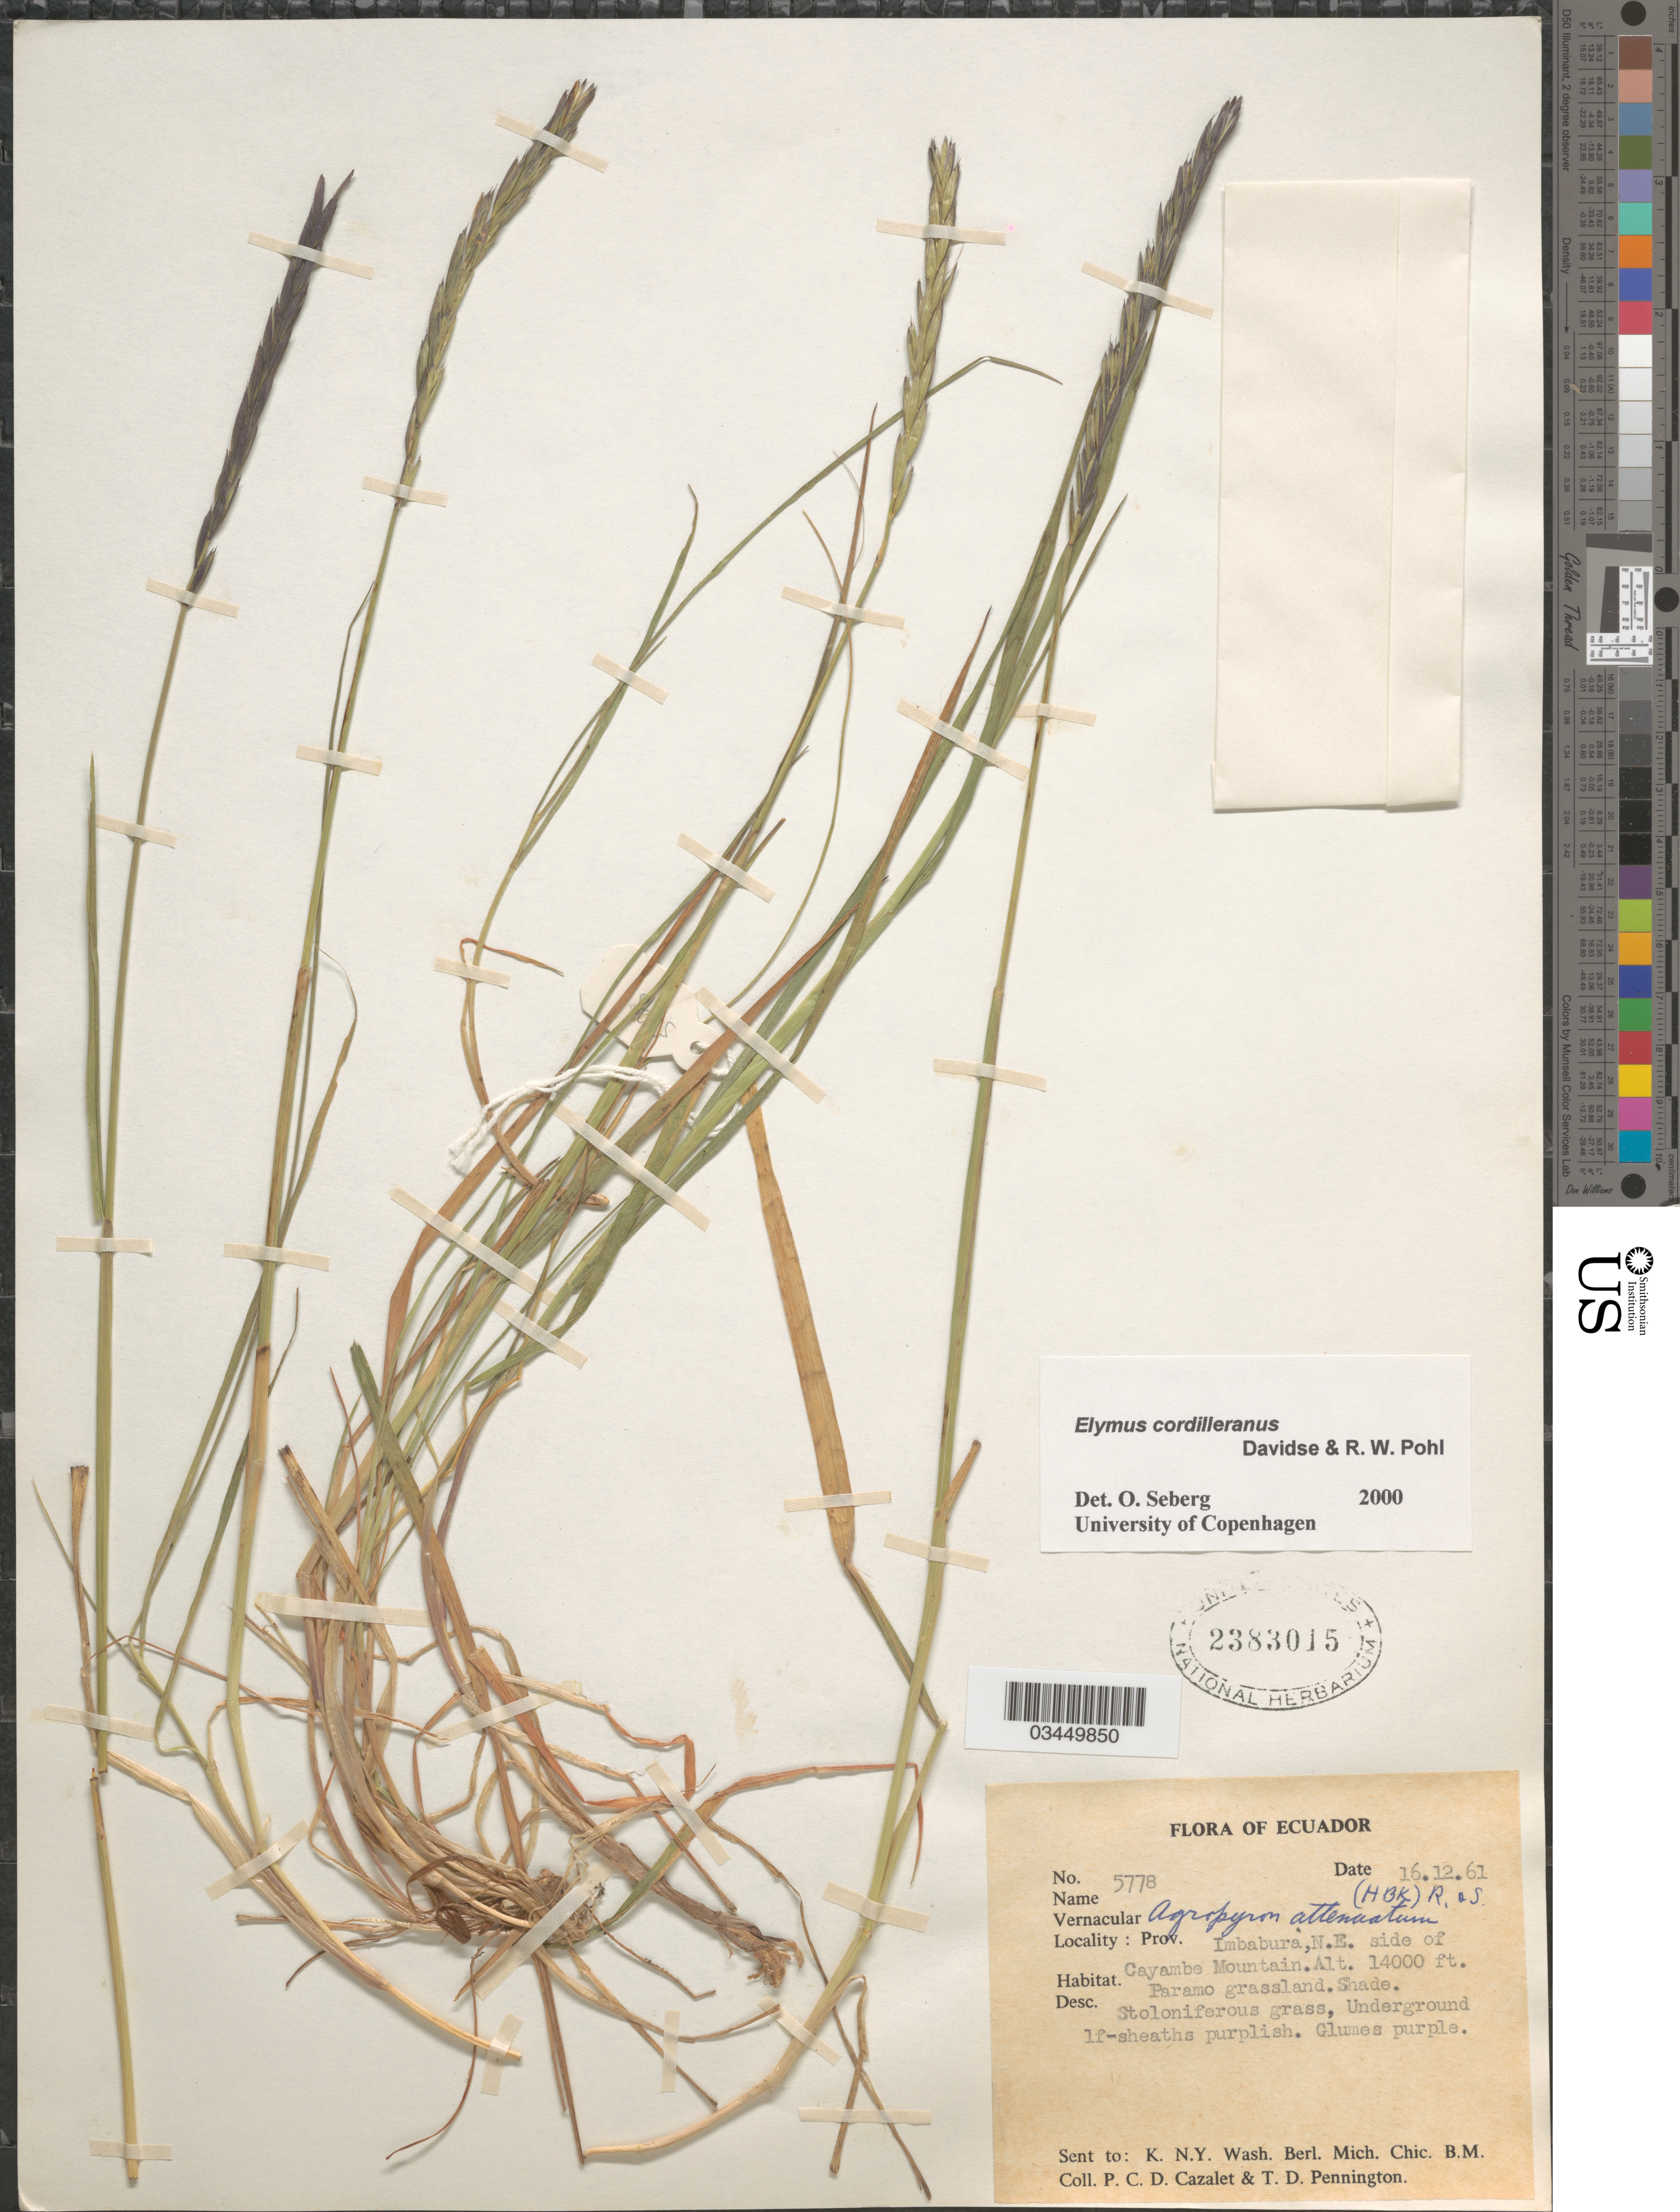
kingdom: Plantae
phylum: Tracheophyta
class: Liliopsida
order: Poales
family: Poaceae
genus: Elymus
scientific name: Elymus cordilleranus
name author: Davidse & R.W. Pohl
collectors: P. C. D. Cazalet & T. D. Pennington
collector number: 5778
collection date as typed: Transcribed d/m/y: 16/12/61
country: Ecuador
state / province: Imbabura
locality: N.E. side of Cayambe Mountain.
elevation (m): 4267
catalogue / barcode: US 2383015